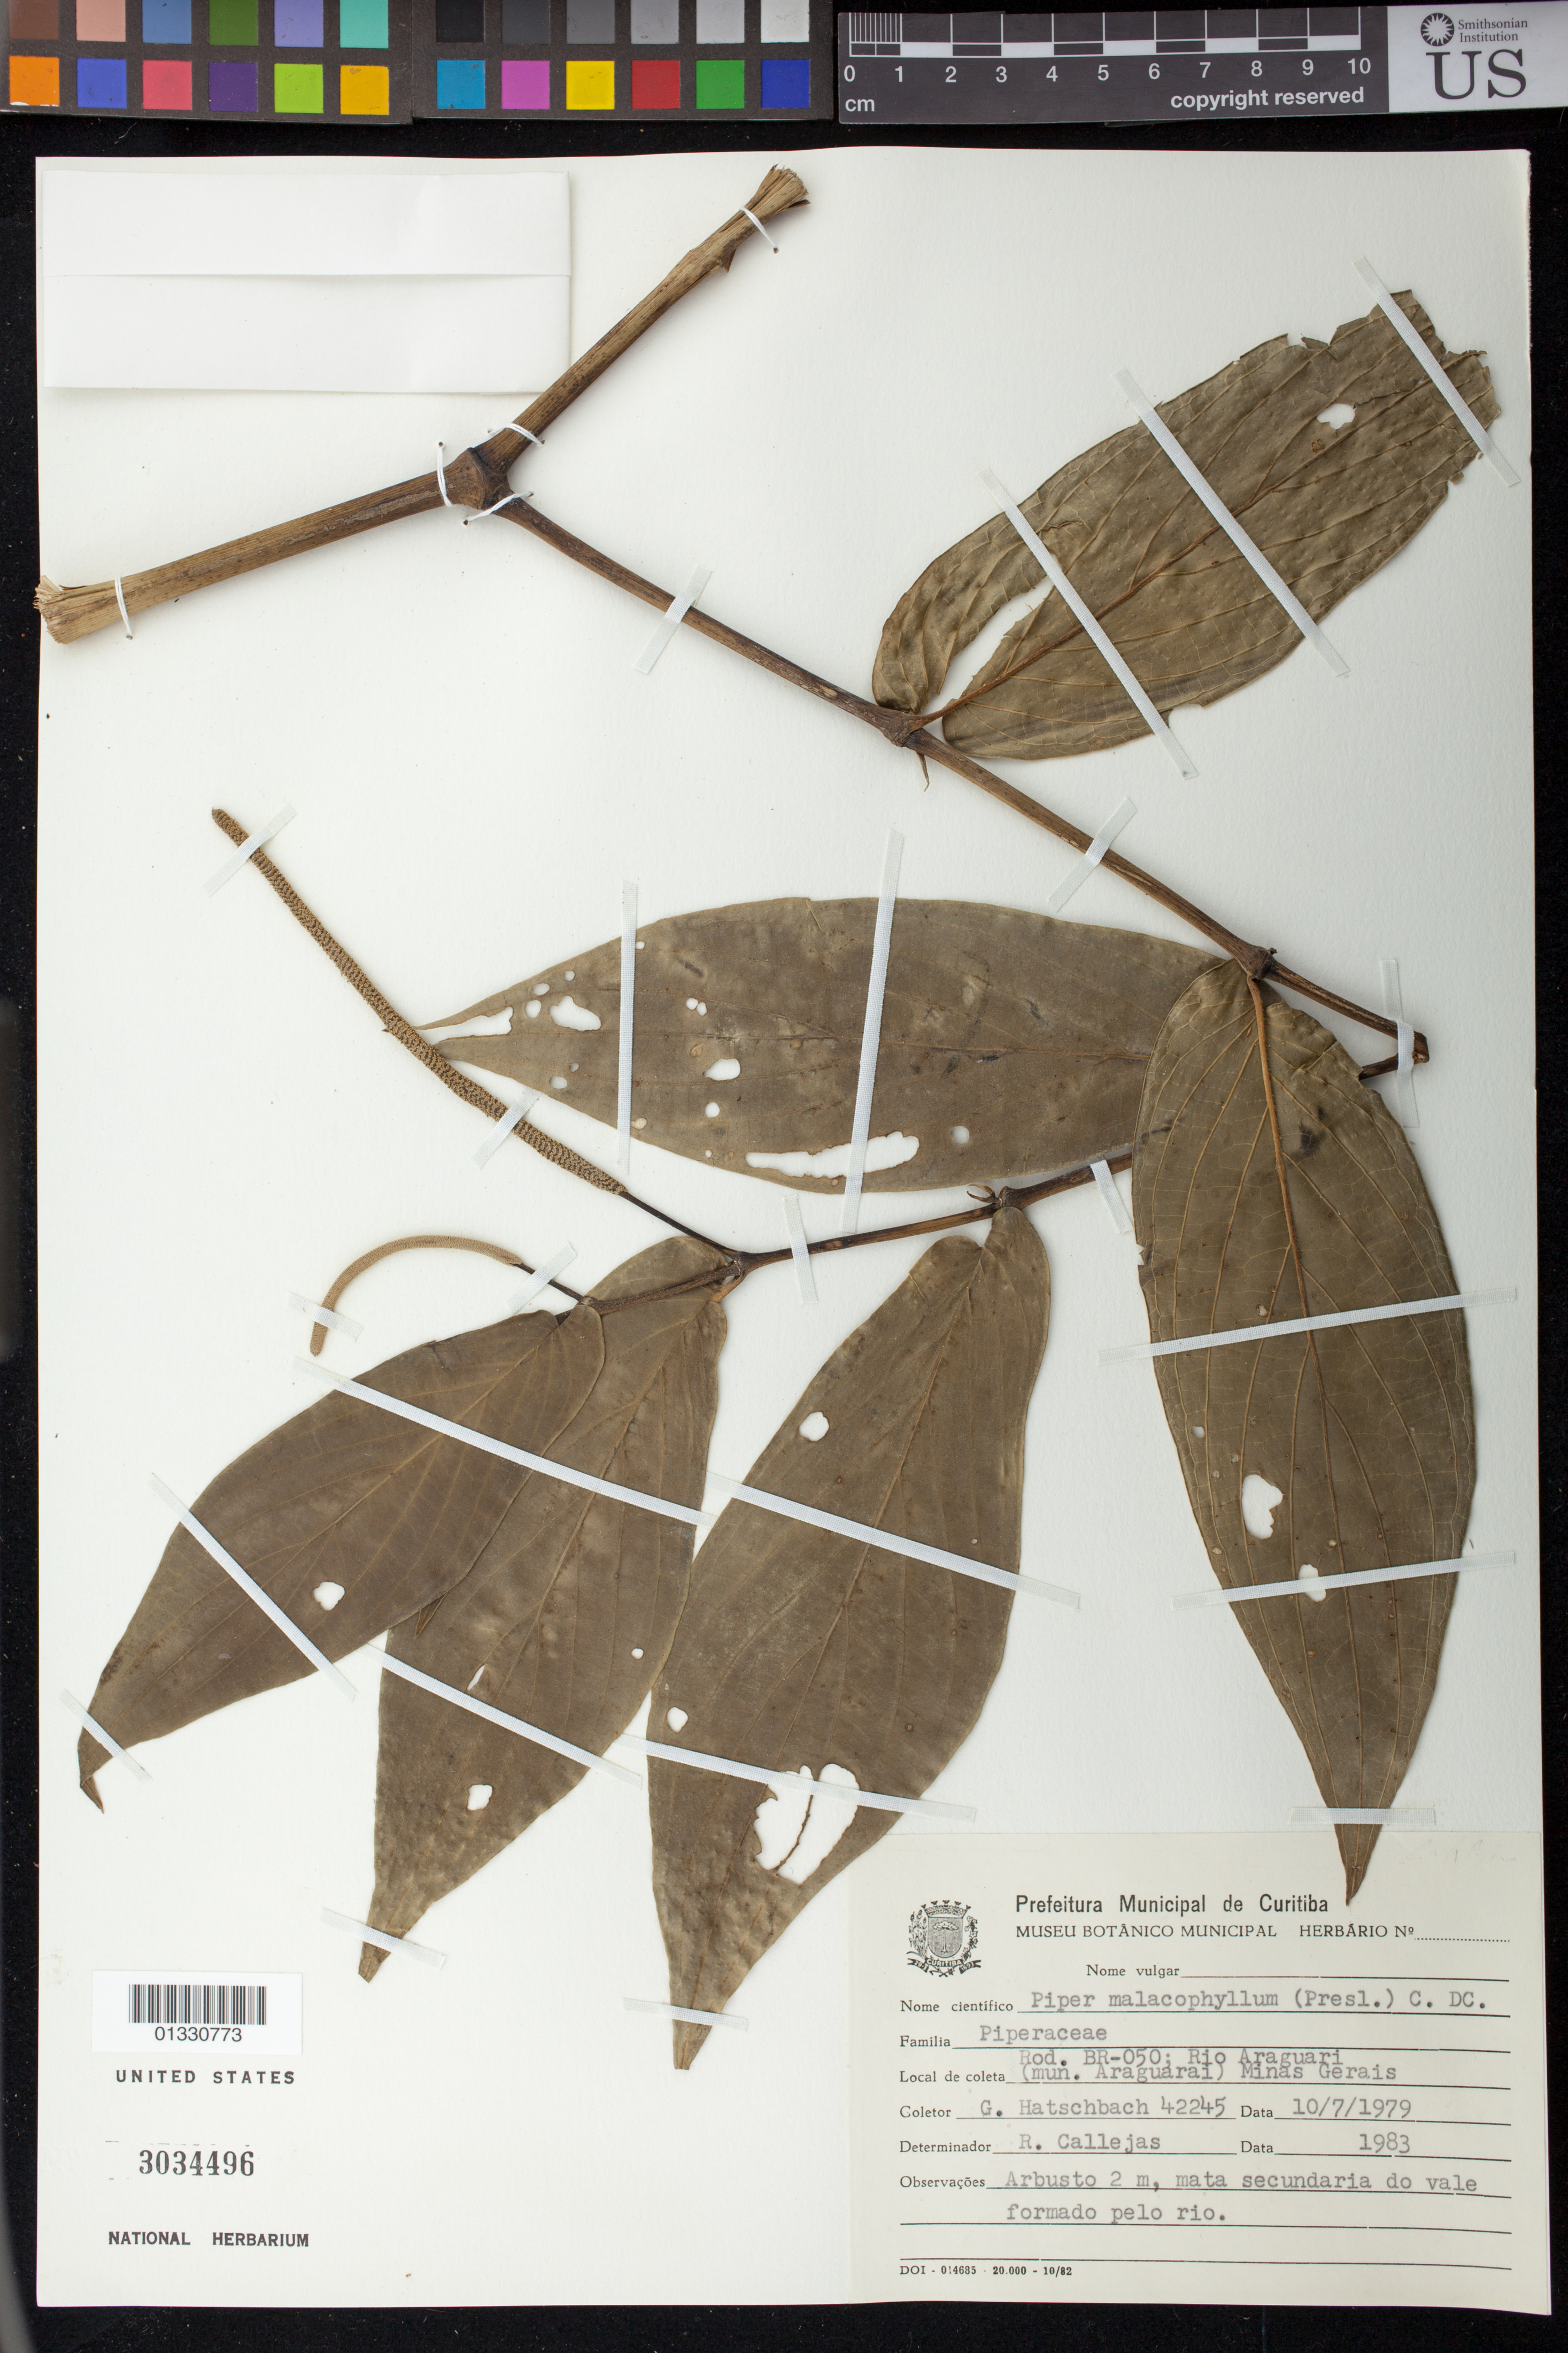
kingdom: Plantae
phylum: Tracheophyta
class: Magnoliopsida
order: Piperales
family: Piperaceae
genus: Piper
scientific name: Piper malacophyllum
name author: (C. Presl) C. DC.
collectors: G. Hatschbach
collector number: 42245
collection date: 1979-07-10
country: Brazil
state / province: Minas Gerais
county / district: Araguari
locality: Rod. BR-050; Rio Araguari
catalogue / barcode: US 3034496